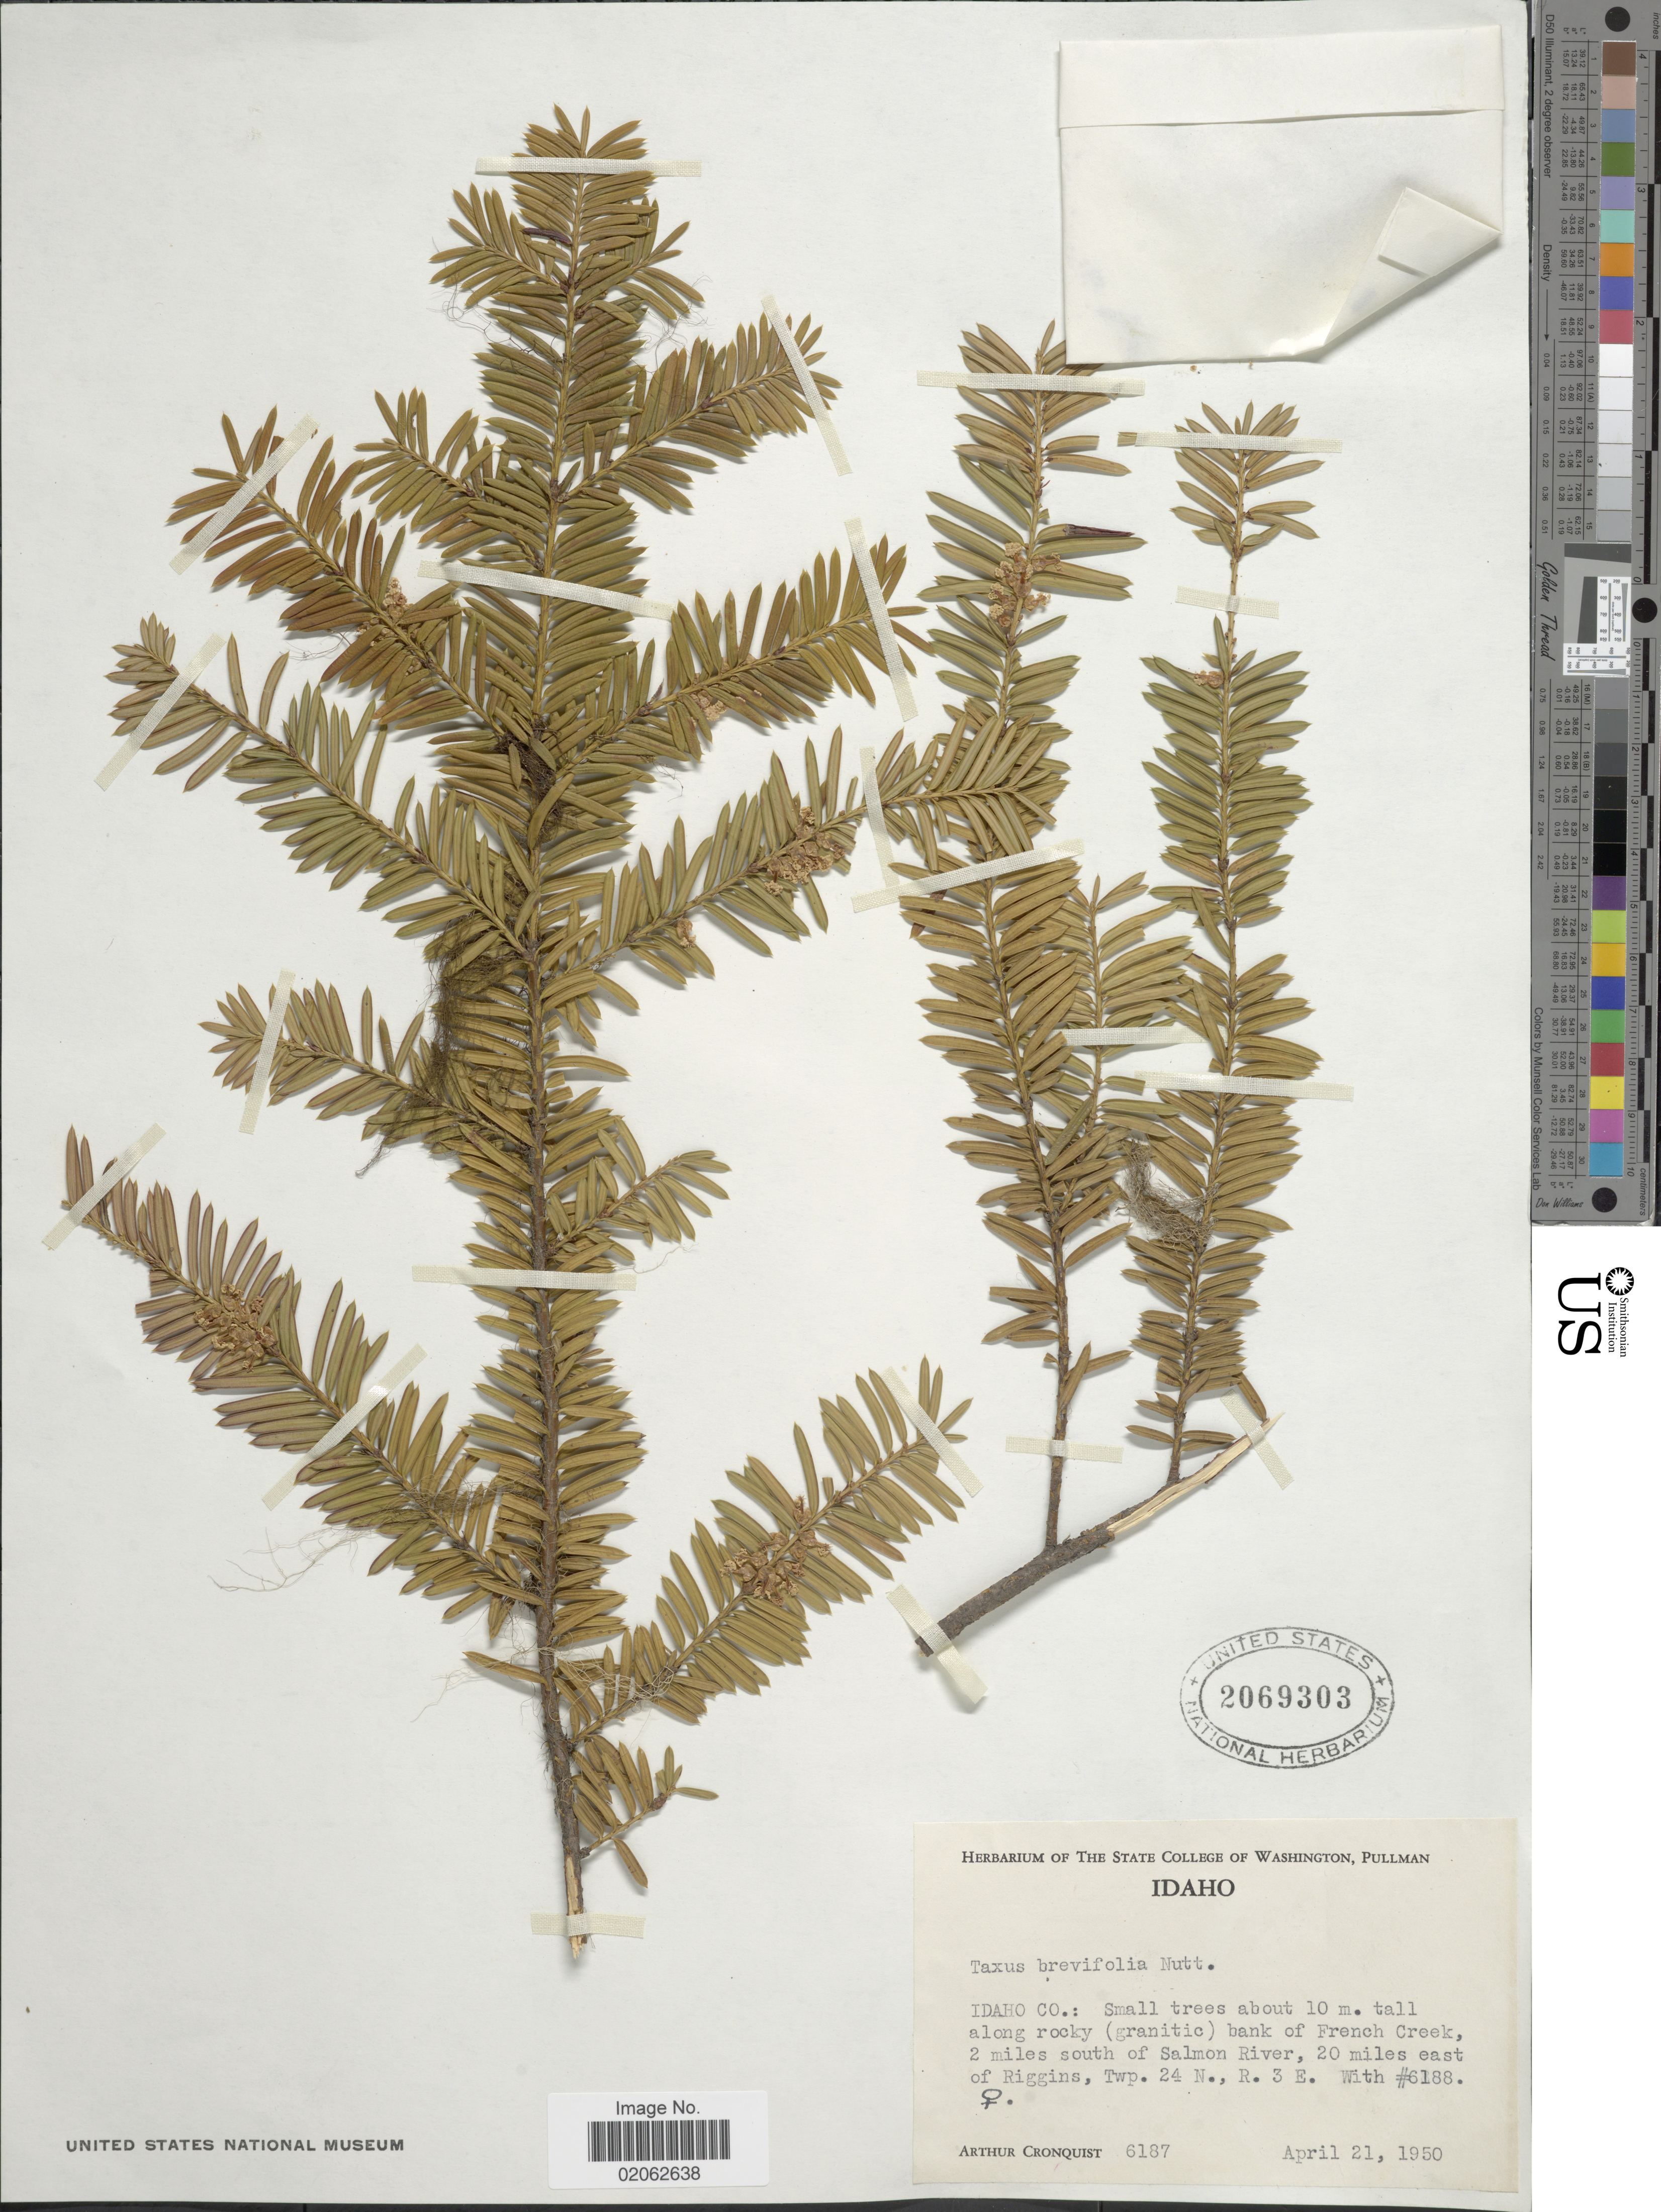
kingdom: Plantae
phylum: Tracheophyta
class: Pinopsida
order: Pinales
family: Taxaceae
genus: Taxus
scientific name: Taxus brevifolia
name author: Nutt.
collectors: A. J. Cronquist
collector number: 6187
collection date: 1950-04-21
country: United States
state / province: Idaho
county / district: Idaho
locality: along rocky (granitic) bank of French Creek, 2 miles south of Salmon River, 20 miles east of Riggins, Twp. 24 N., R 3 E.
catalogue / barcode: US 2069303